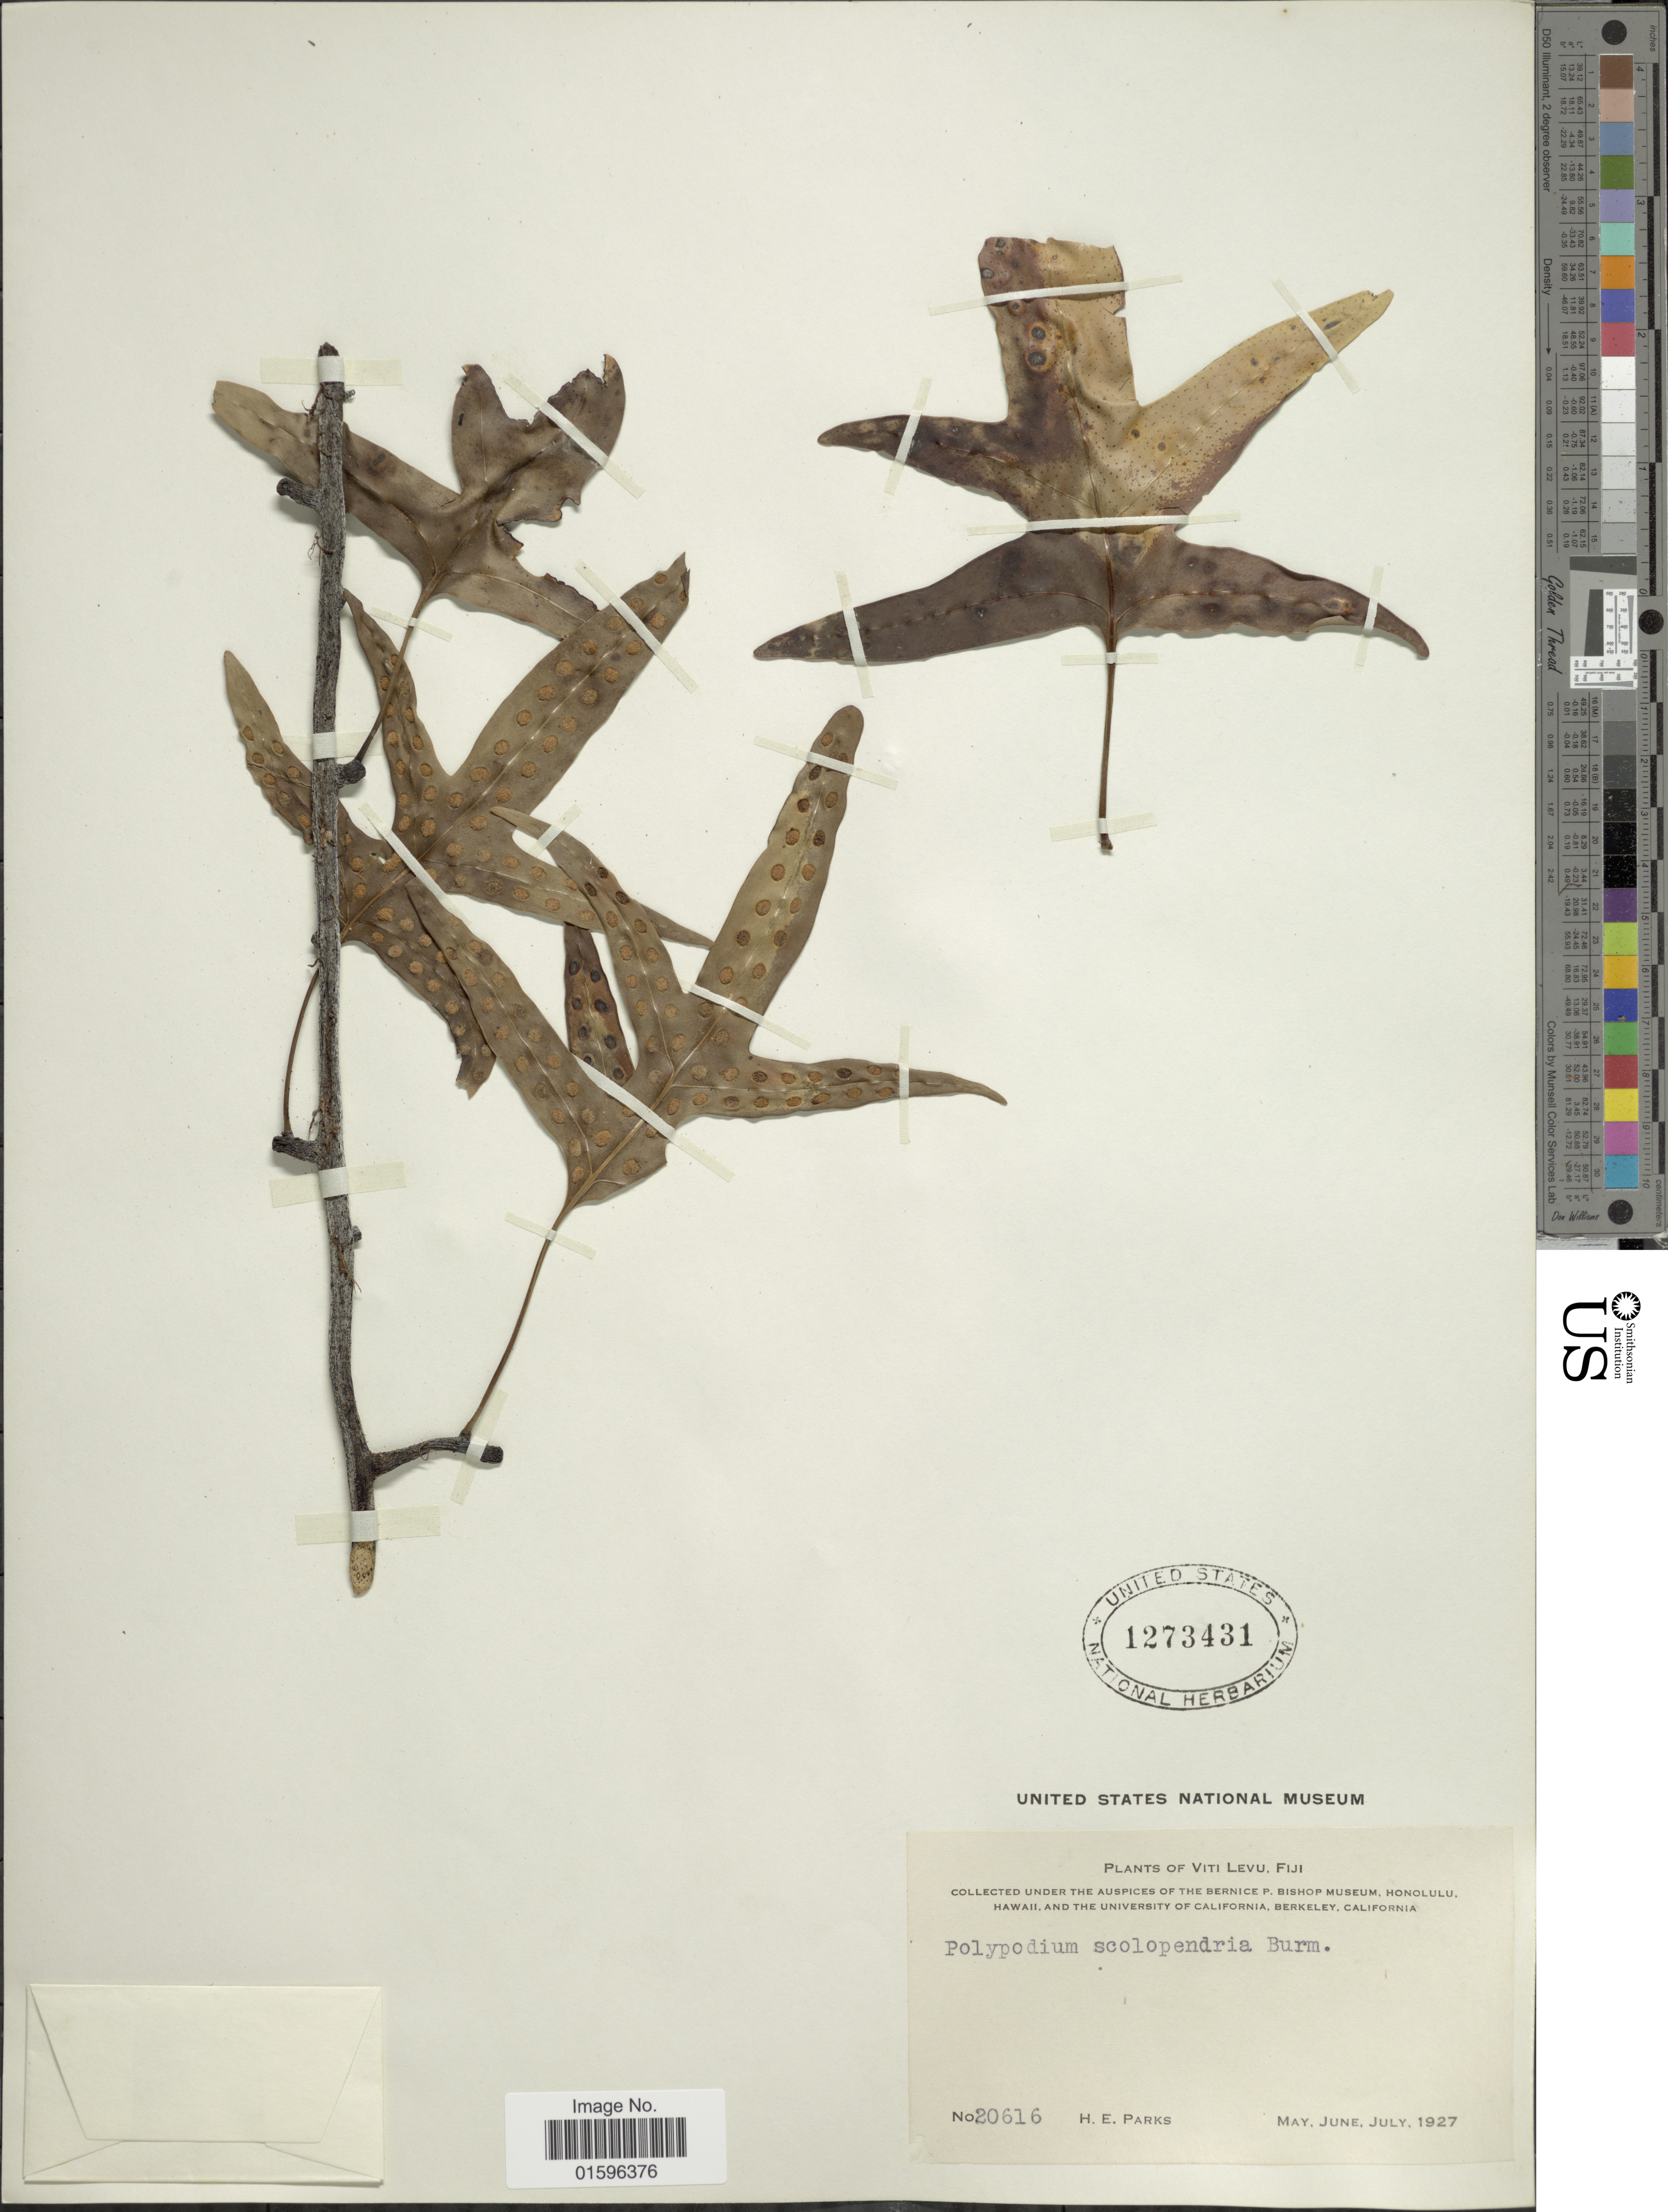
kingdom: Plantae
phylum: Tracheophyta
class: Polypodiopsida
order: Polypodiales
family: Polypodiaceae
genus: Polypodium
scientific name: Polypodium scolopendria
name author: Burm. f.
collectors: H. E. Parks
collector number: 20616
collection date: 1927-05/1927-07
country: Fiji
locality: Viti levu, Fiji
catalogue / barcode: US 1273431